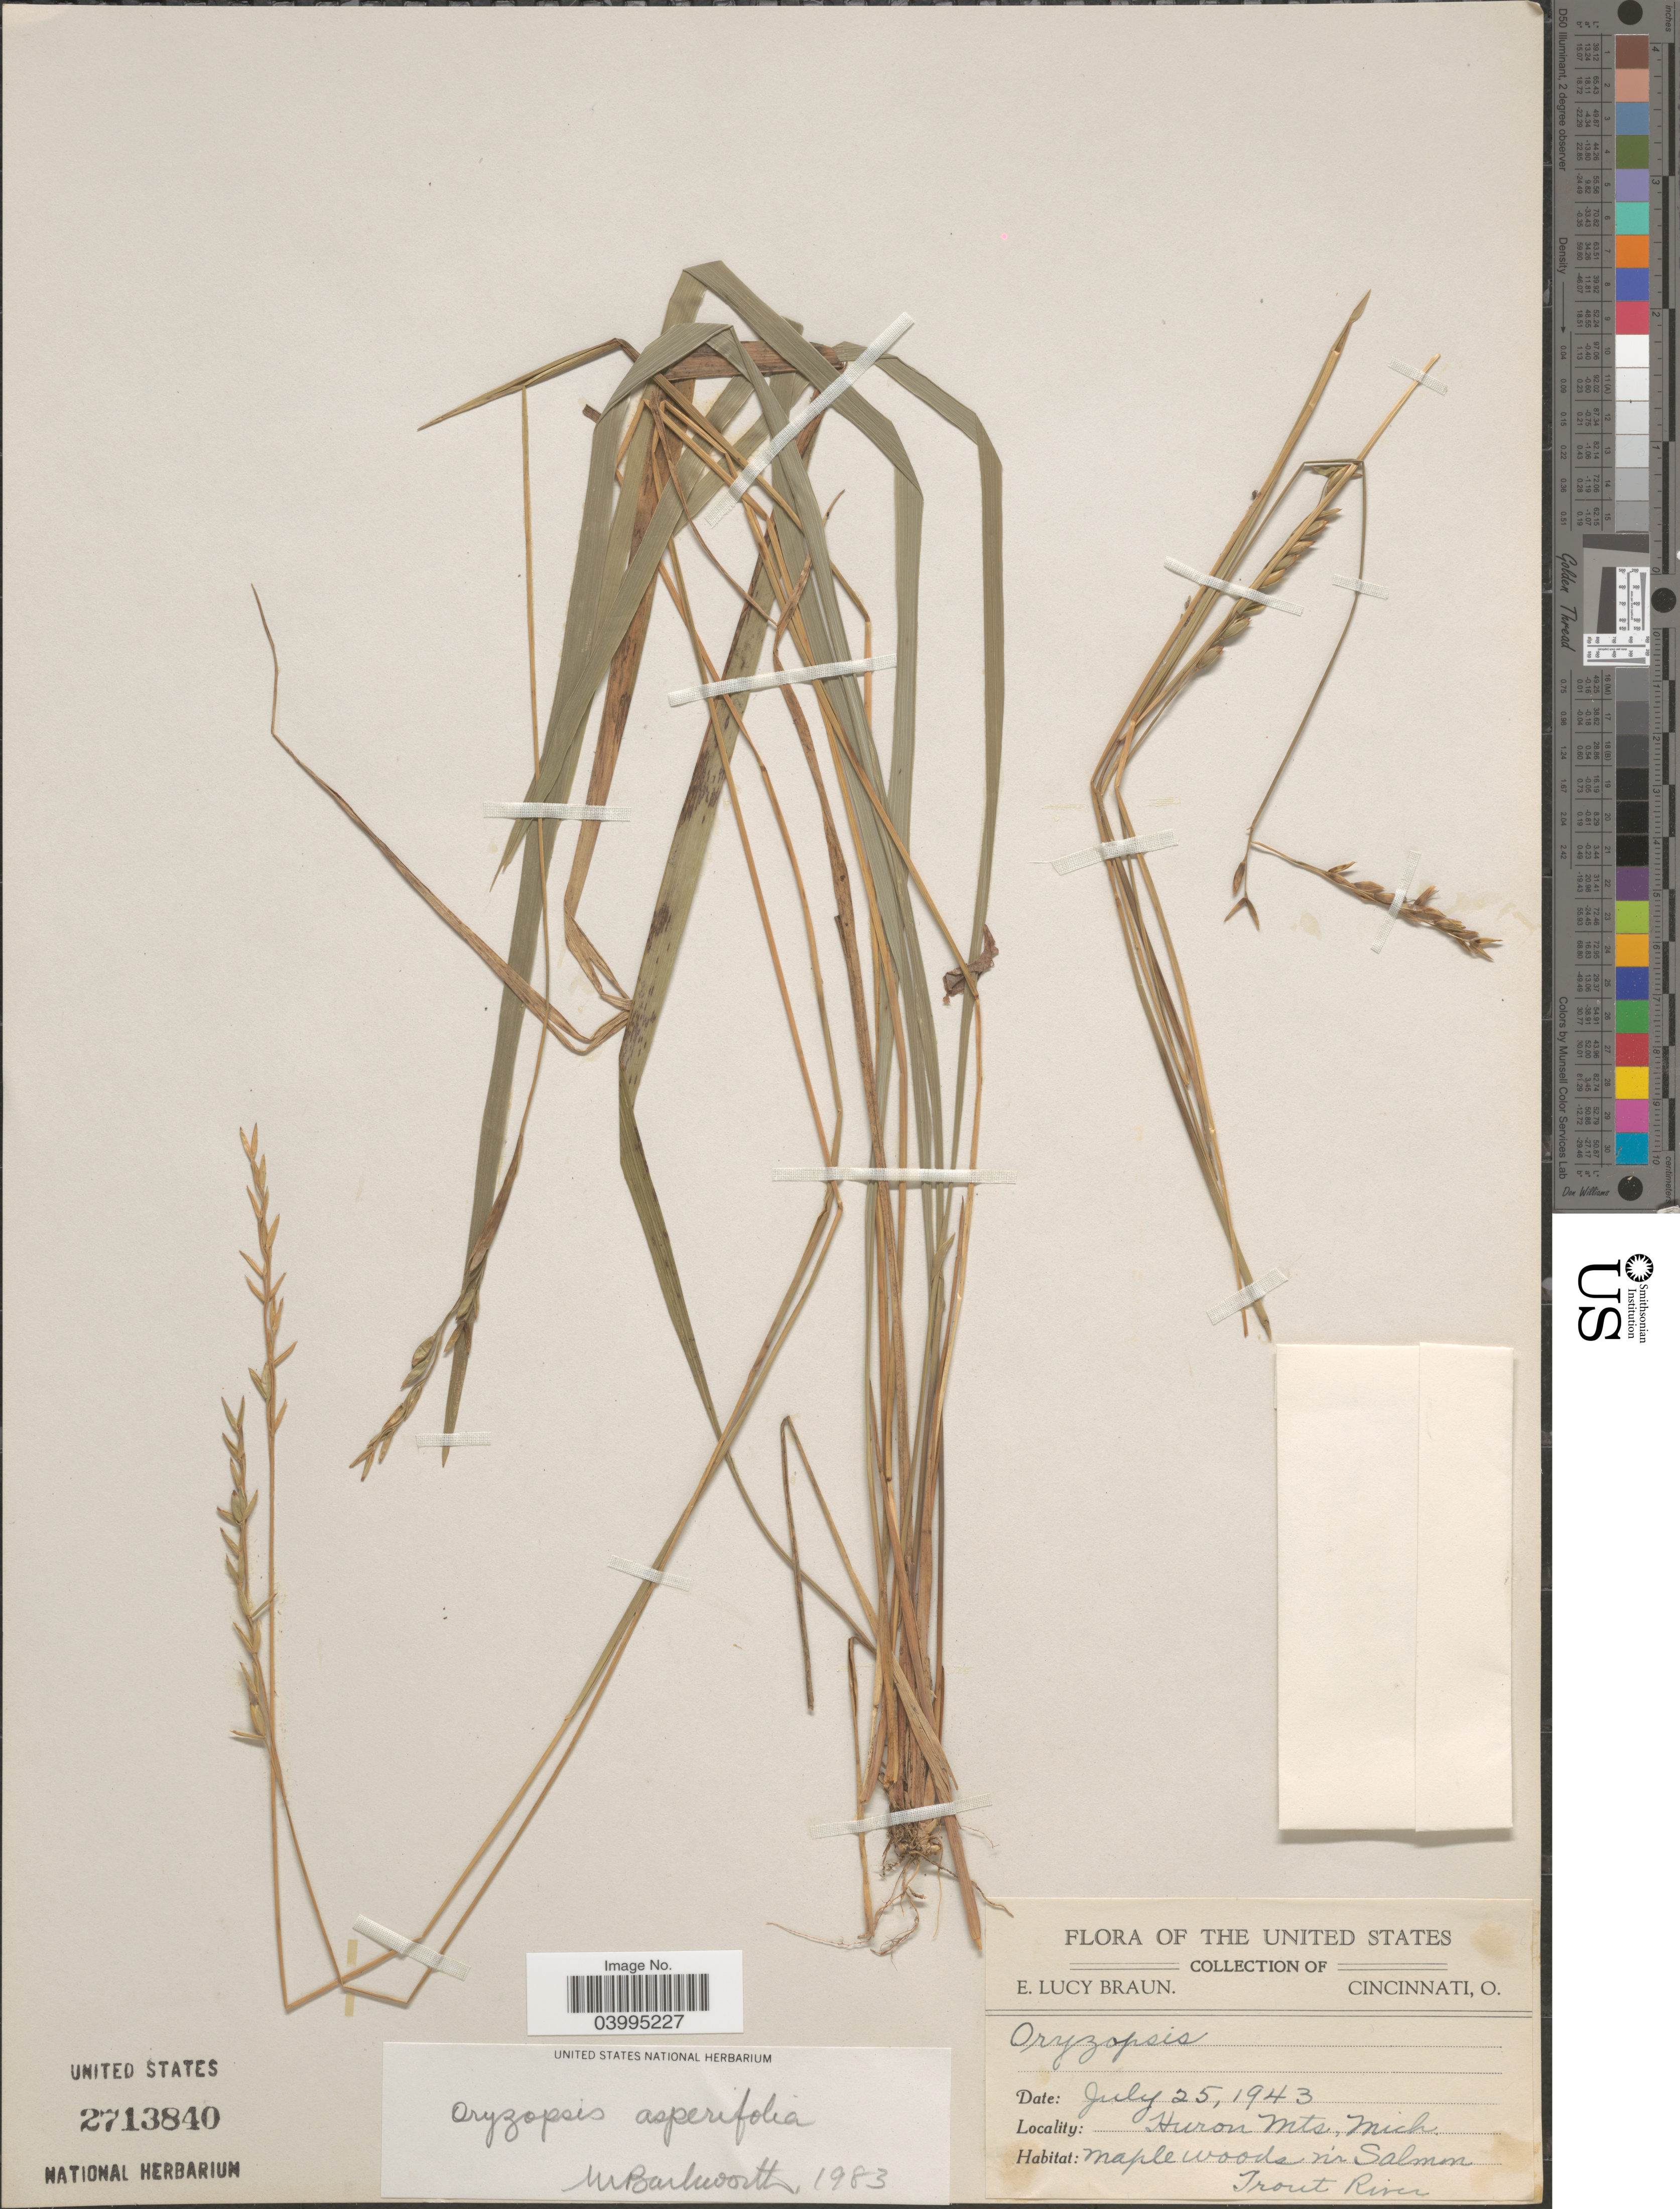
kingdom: Plantae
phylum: Tracheophyta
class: Liliopsida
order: Poales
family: Poaceae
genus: Oryzopsis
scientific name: Oryzopsis asperifolia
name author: Michx.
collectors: E. L. Braun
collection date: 1943-07-25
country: United States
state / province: Michigan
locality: Huron Mts. Maple Woods n'r Salmon Trout River.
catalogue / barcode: US 2713840